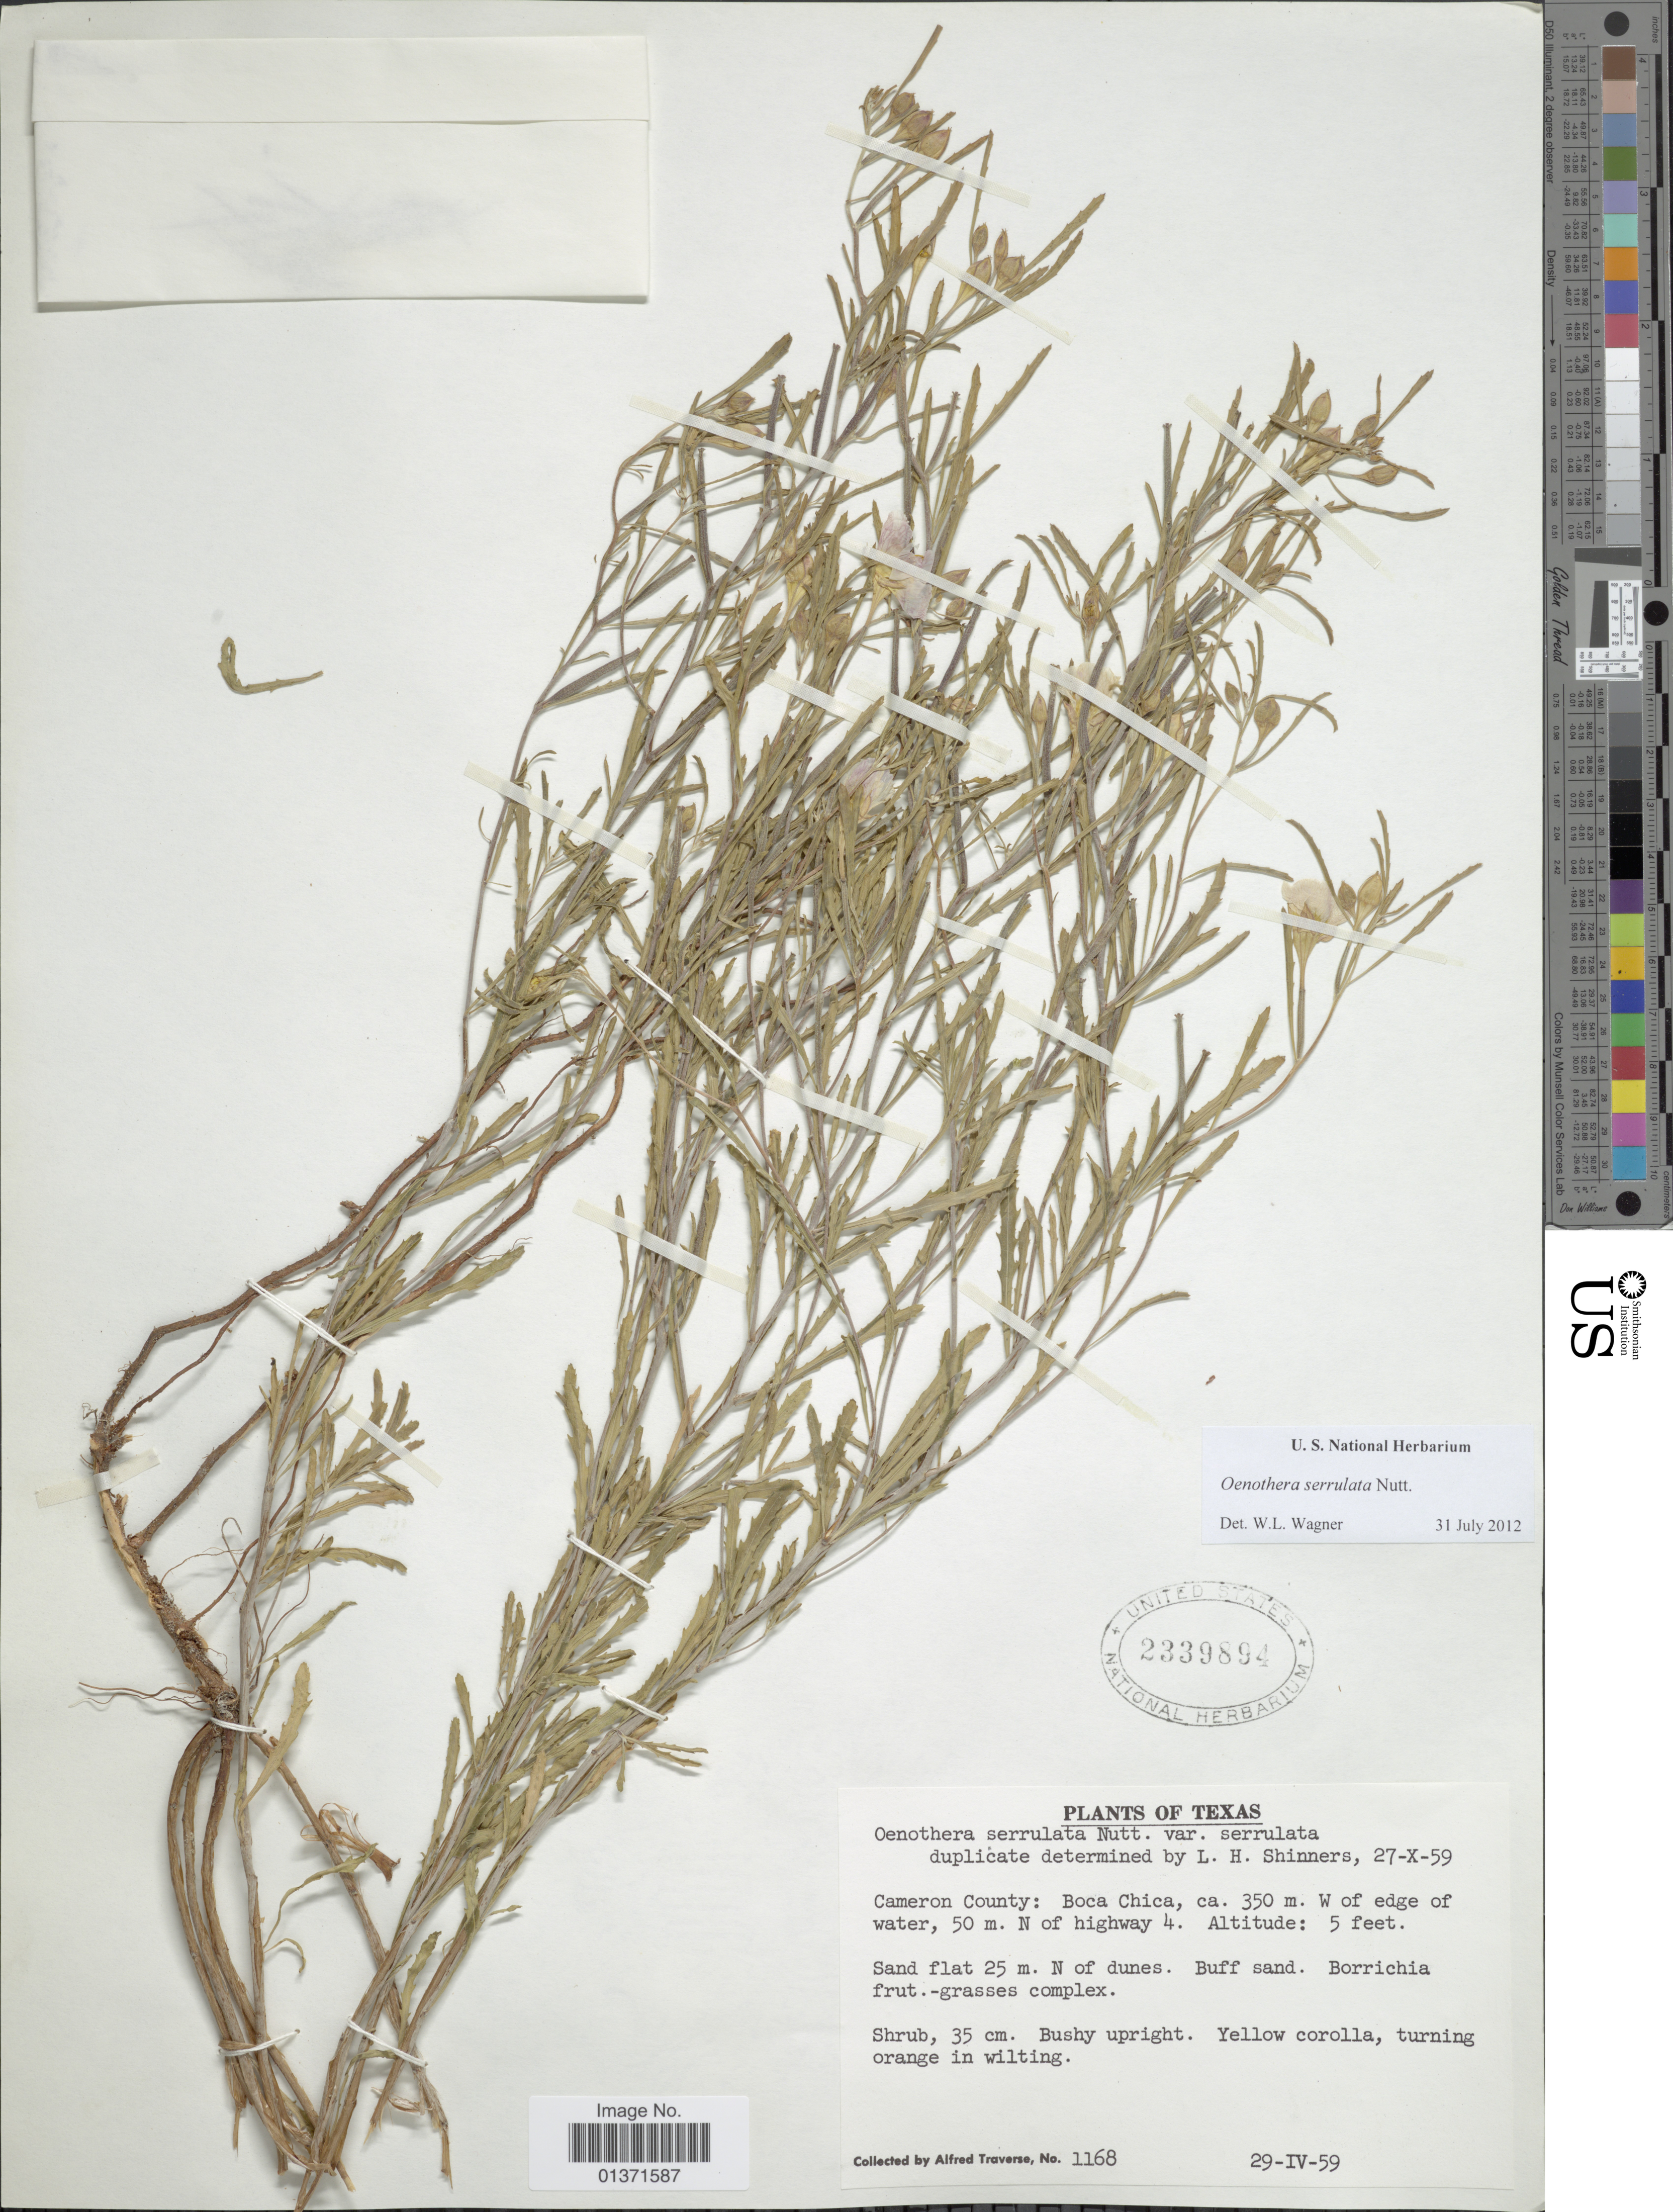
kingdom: Plantae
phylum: Tracheophyta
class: Magnoliopsida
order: Myrtales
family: Onagraceae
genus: Oenothera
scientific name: Oenothera serrulata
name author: Nutt.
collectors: A. Traverse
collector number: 1168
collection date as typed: Transcribed d/m/y: 29/4/59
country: United States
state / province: Texas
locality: Cameron County: Boca Chica, ca. 350 m. W of edge of water, 50 m. N of highway 4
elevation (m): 2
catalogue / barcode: US 2339894